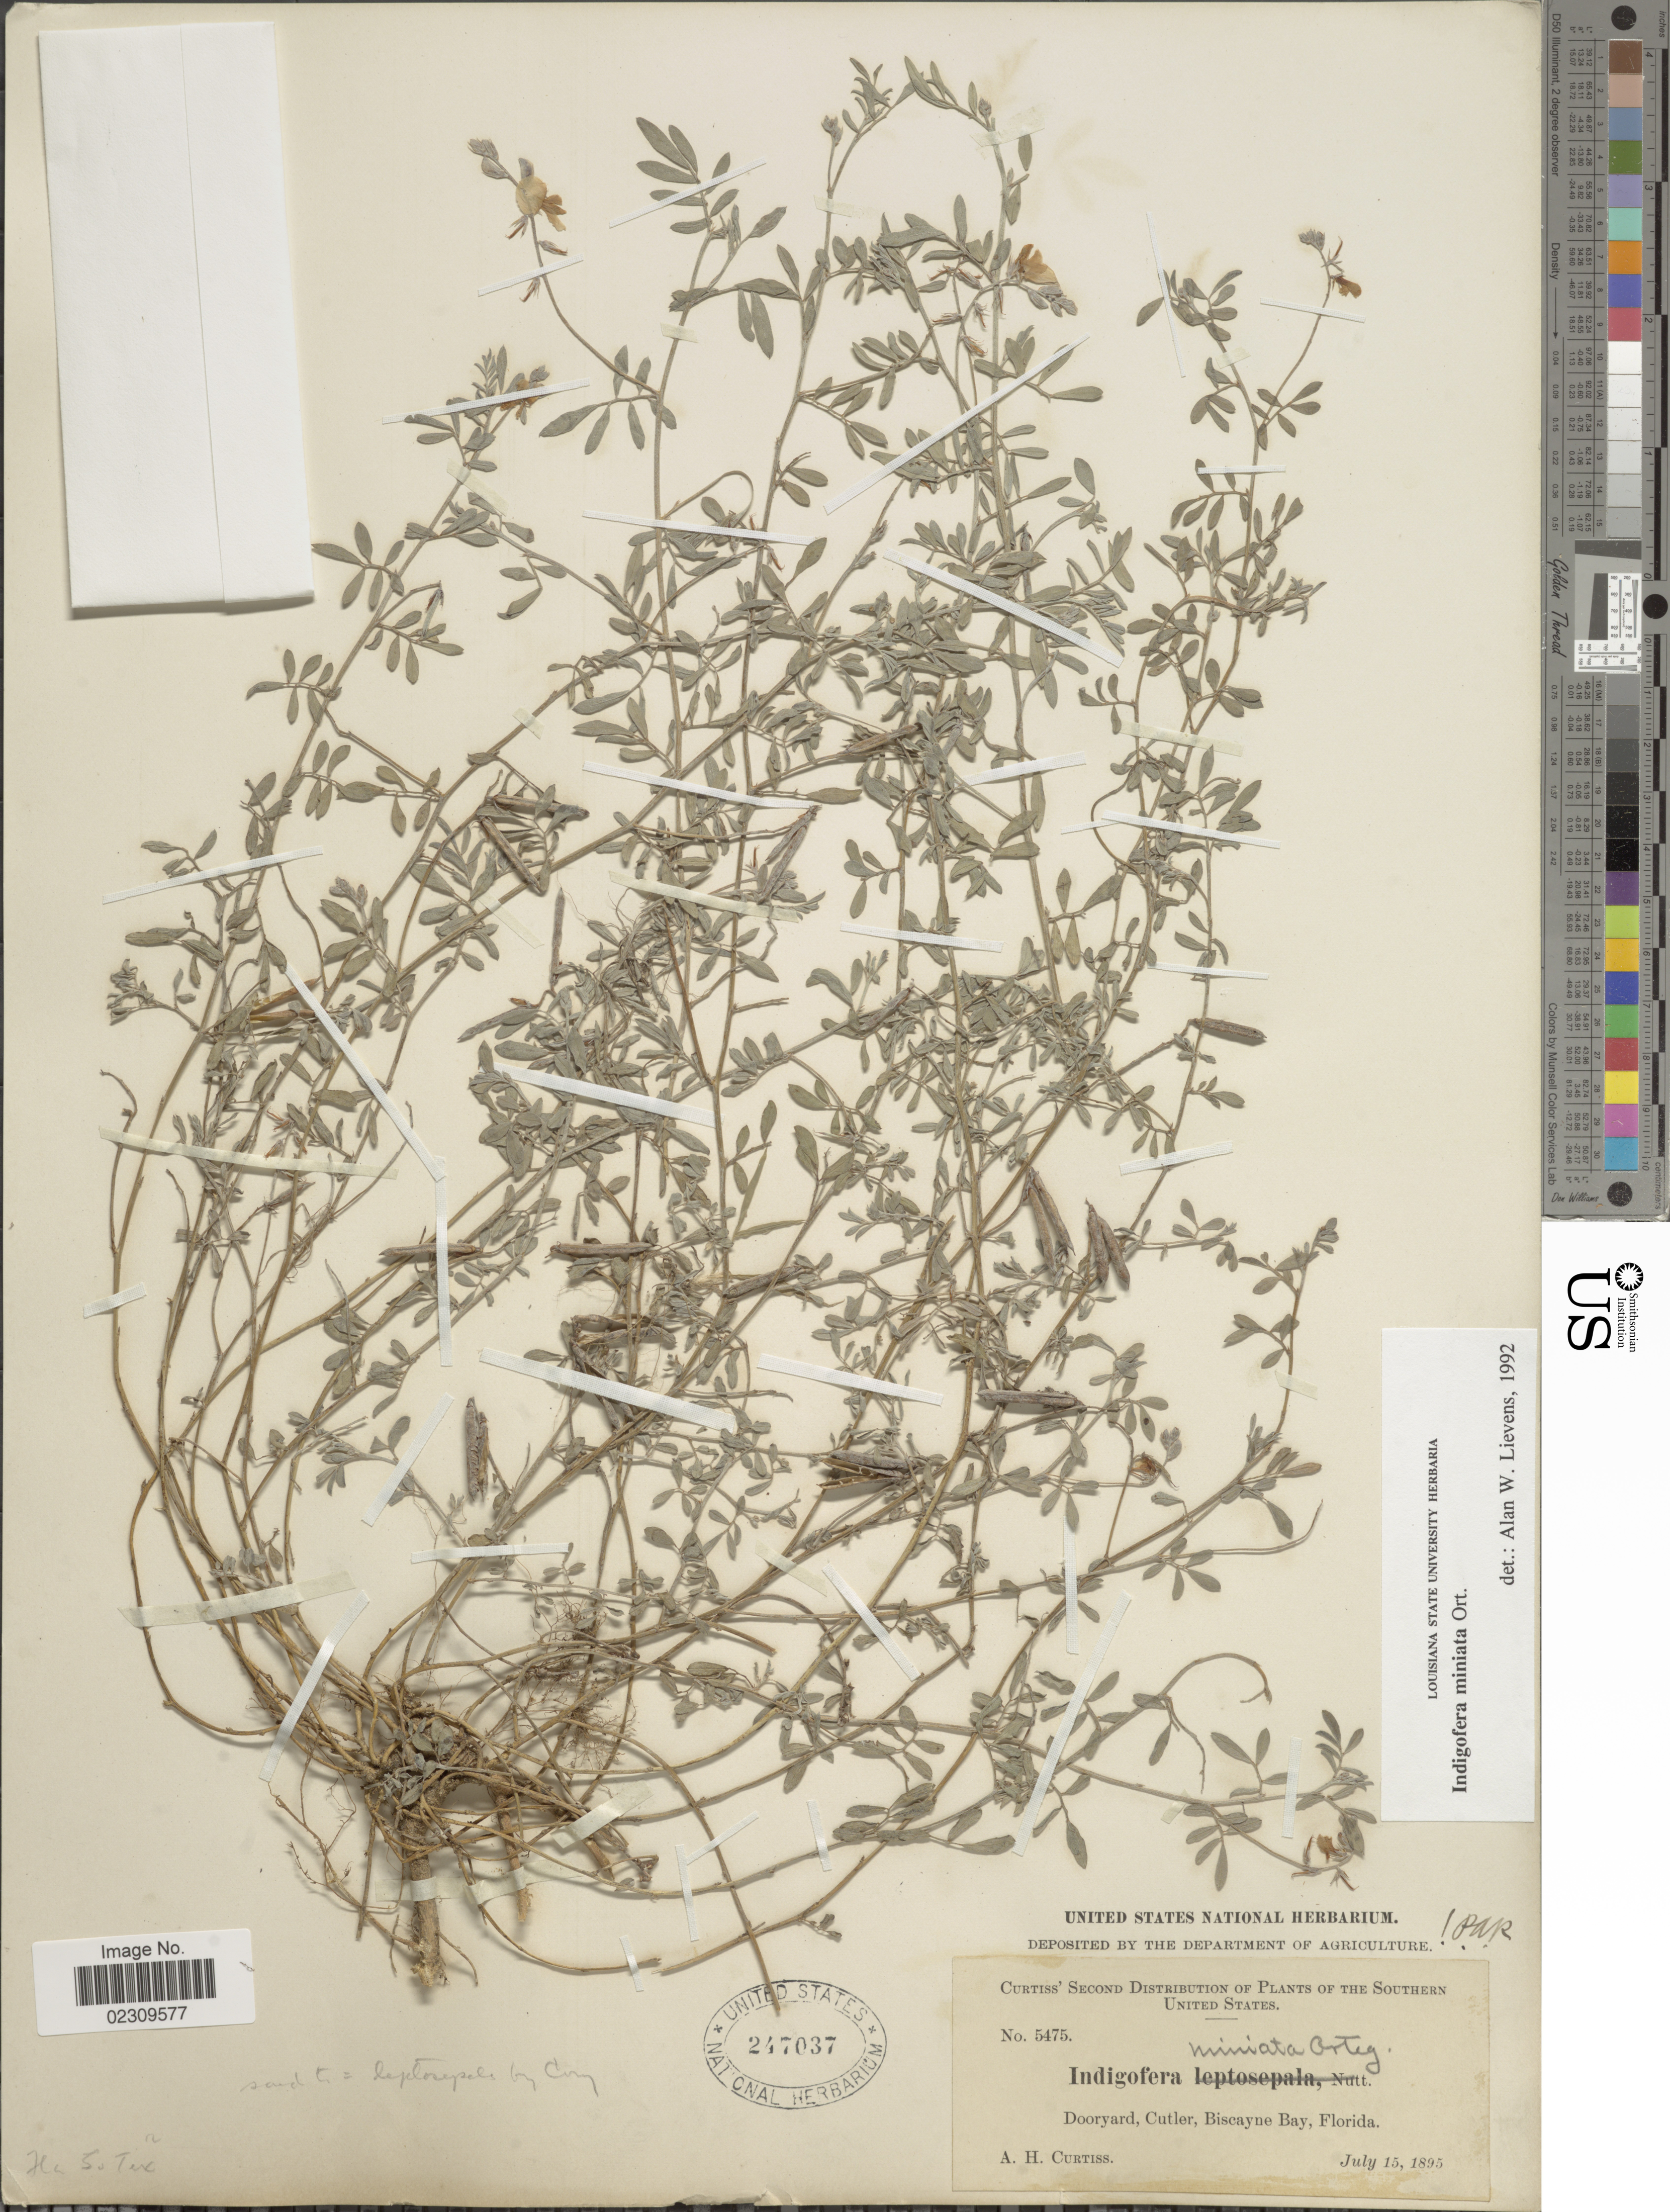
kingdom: Plantae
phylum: Tracheophyta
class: Magnoliopsida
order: Fabales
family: Fabaceae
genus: Indigofera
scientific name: Indigofera miniata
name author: Orteg.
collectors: A. H. Curtiss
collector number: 5475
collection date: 1895-07-15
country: United States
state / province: Florida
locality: Dooryard, Cutler, Biscayne Bay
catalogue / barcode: US 247037